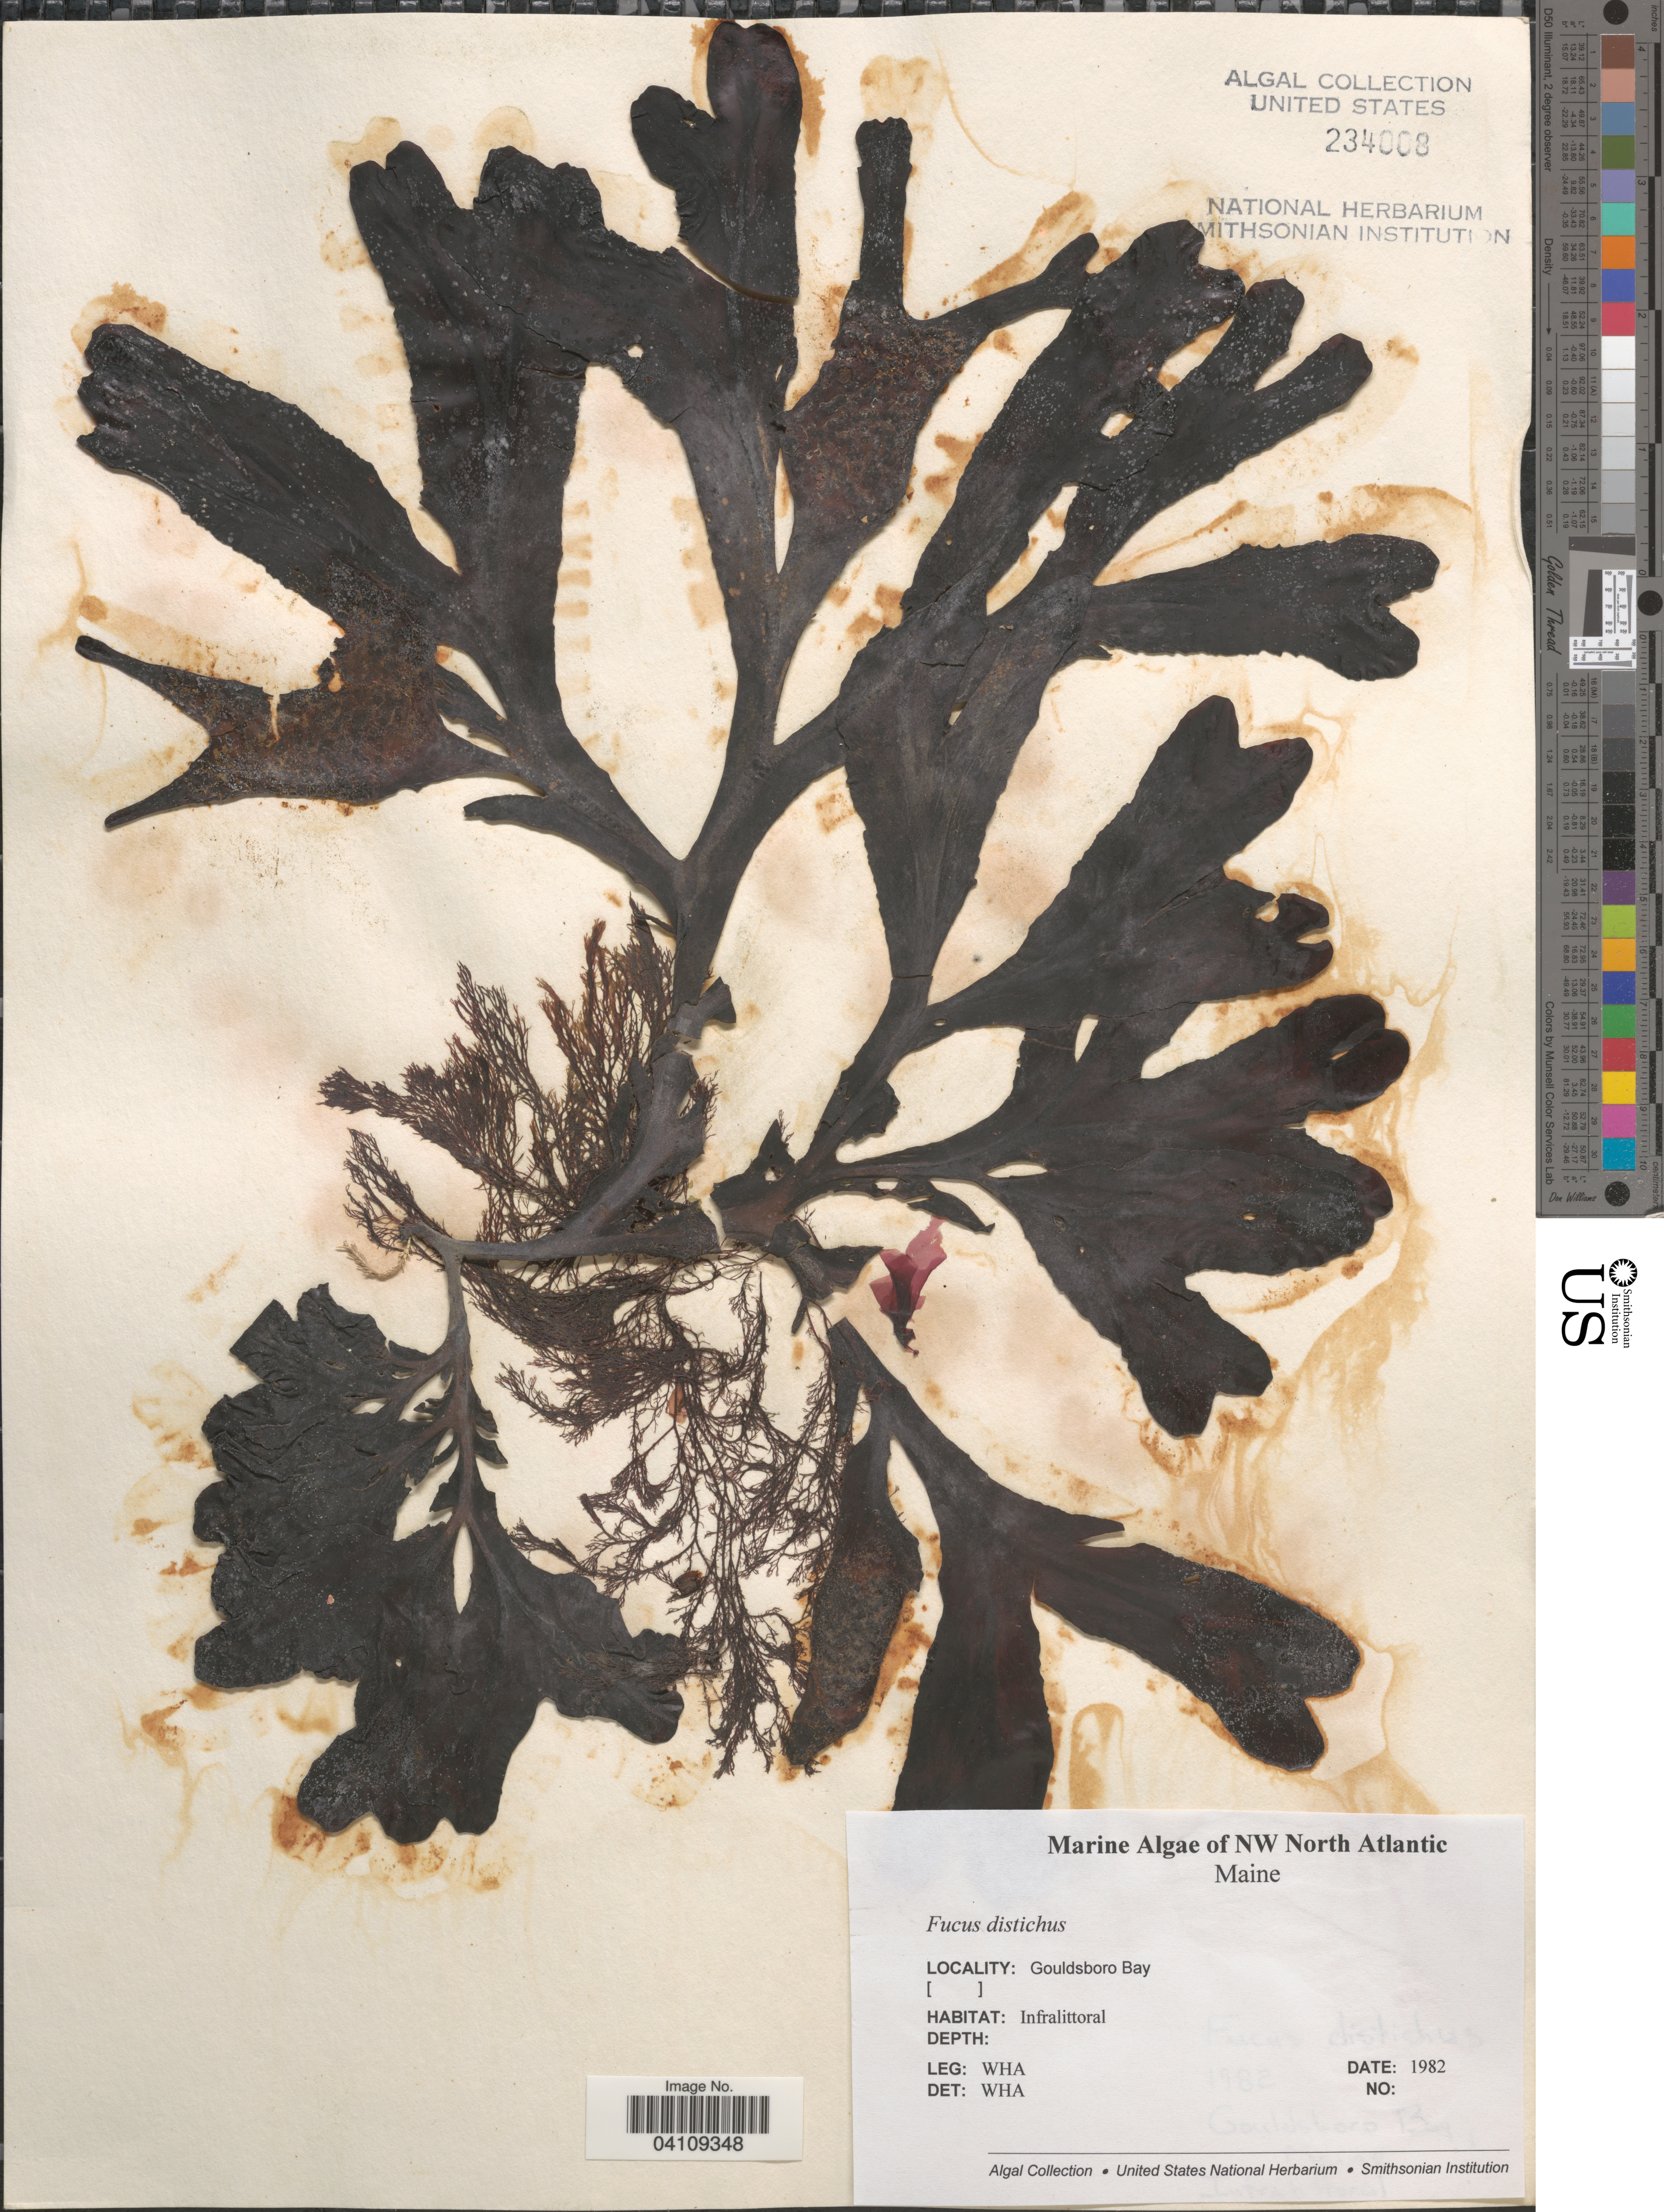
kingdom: Chromista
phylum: Ochrophyta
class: Phaeophyceae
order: Fucales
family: Fucaceae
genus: Fucus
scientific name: Fucus distichus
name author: L.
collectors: W. H. Adey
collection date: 1982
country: United States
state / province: Maine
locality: NW North Atlantic. Gouldsboro Bay.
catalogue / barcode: US 234008